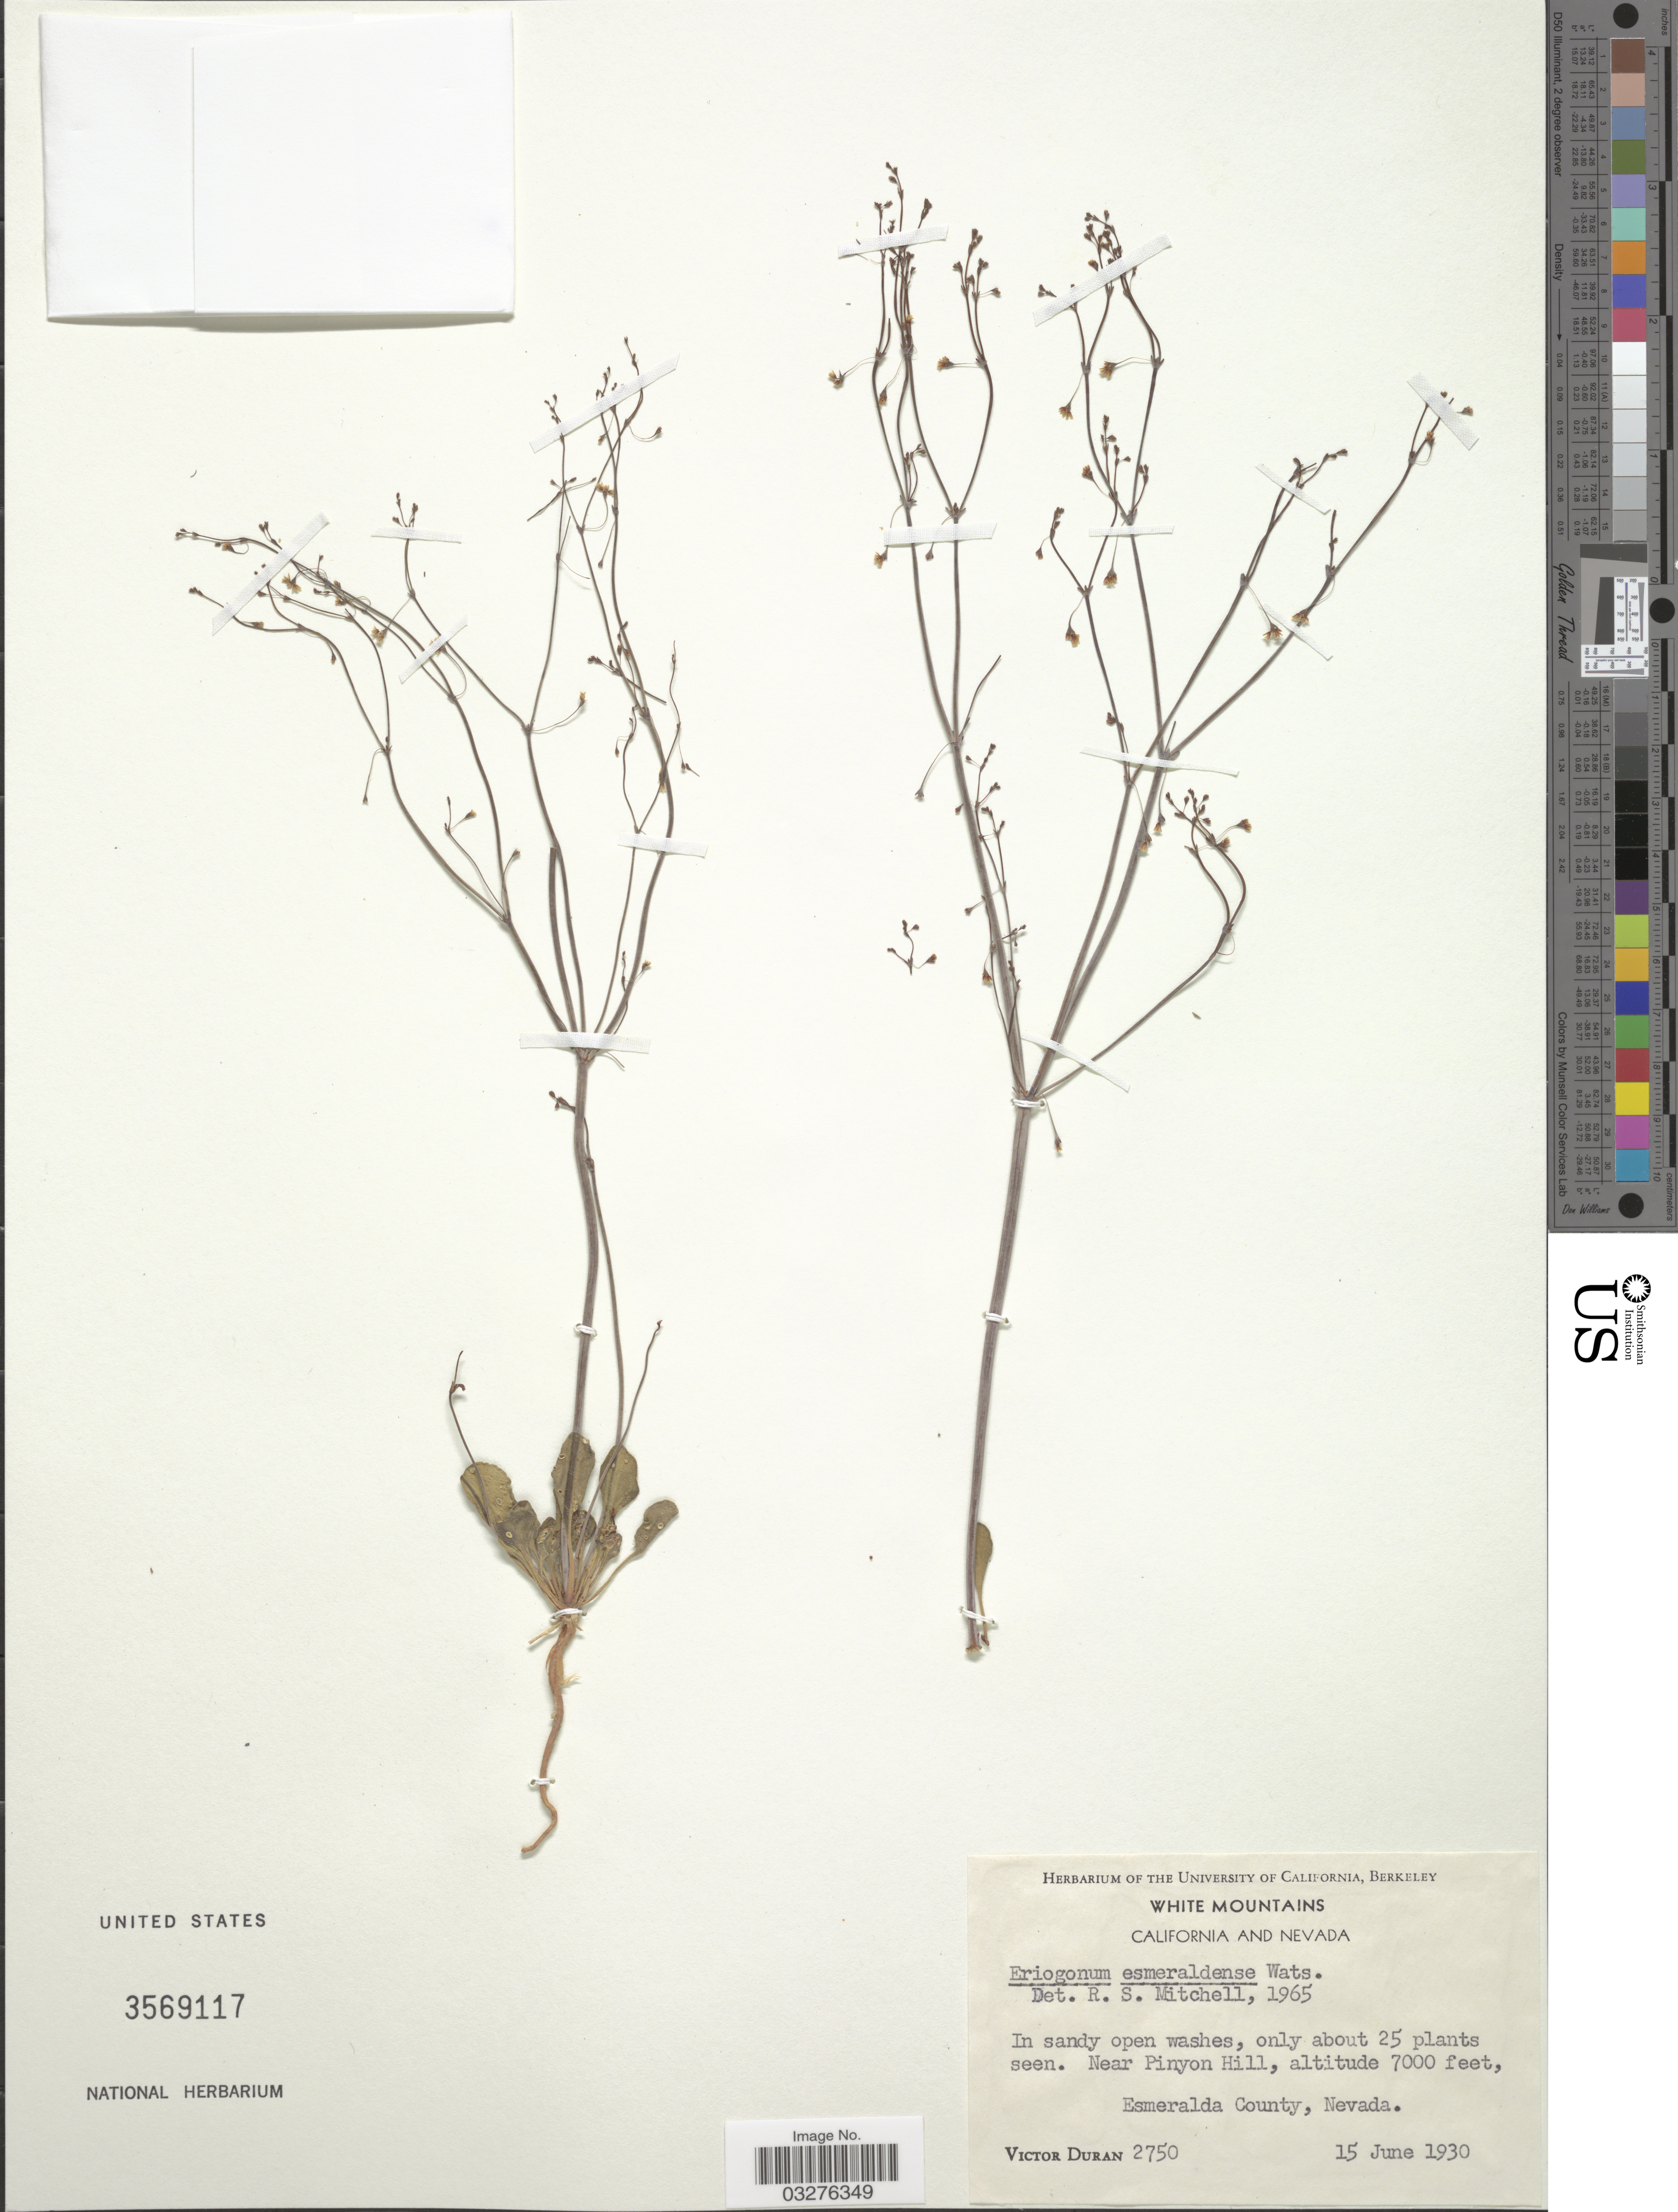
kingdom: Plantae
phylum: Tracheophyta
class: Magnoliopsida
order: Caryophyllales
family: Polygonaceae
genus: Eriogonum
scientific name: Eriogonum esmeraldense var. esmeraldense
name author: S. Watson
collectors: V. Duran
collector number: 2750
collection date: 1930-06-15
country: United States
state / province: Nevada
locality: White Mountains, Near Pinyon Hill, Esmeralda County.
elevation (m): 2134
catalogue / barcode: US 3569117